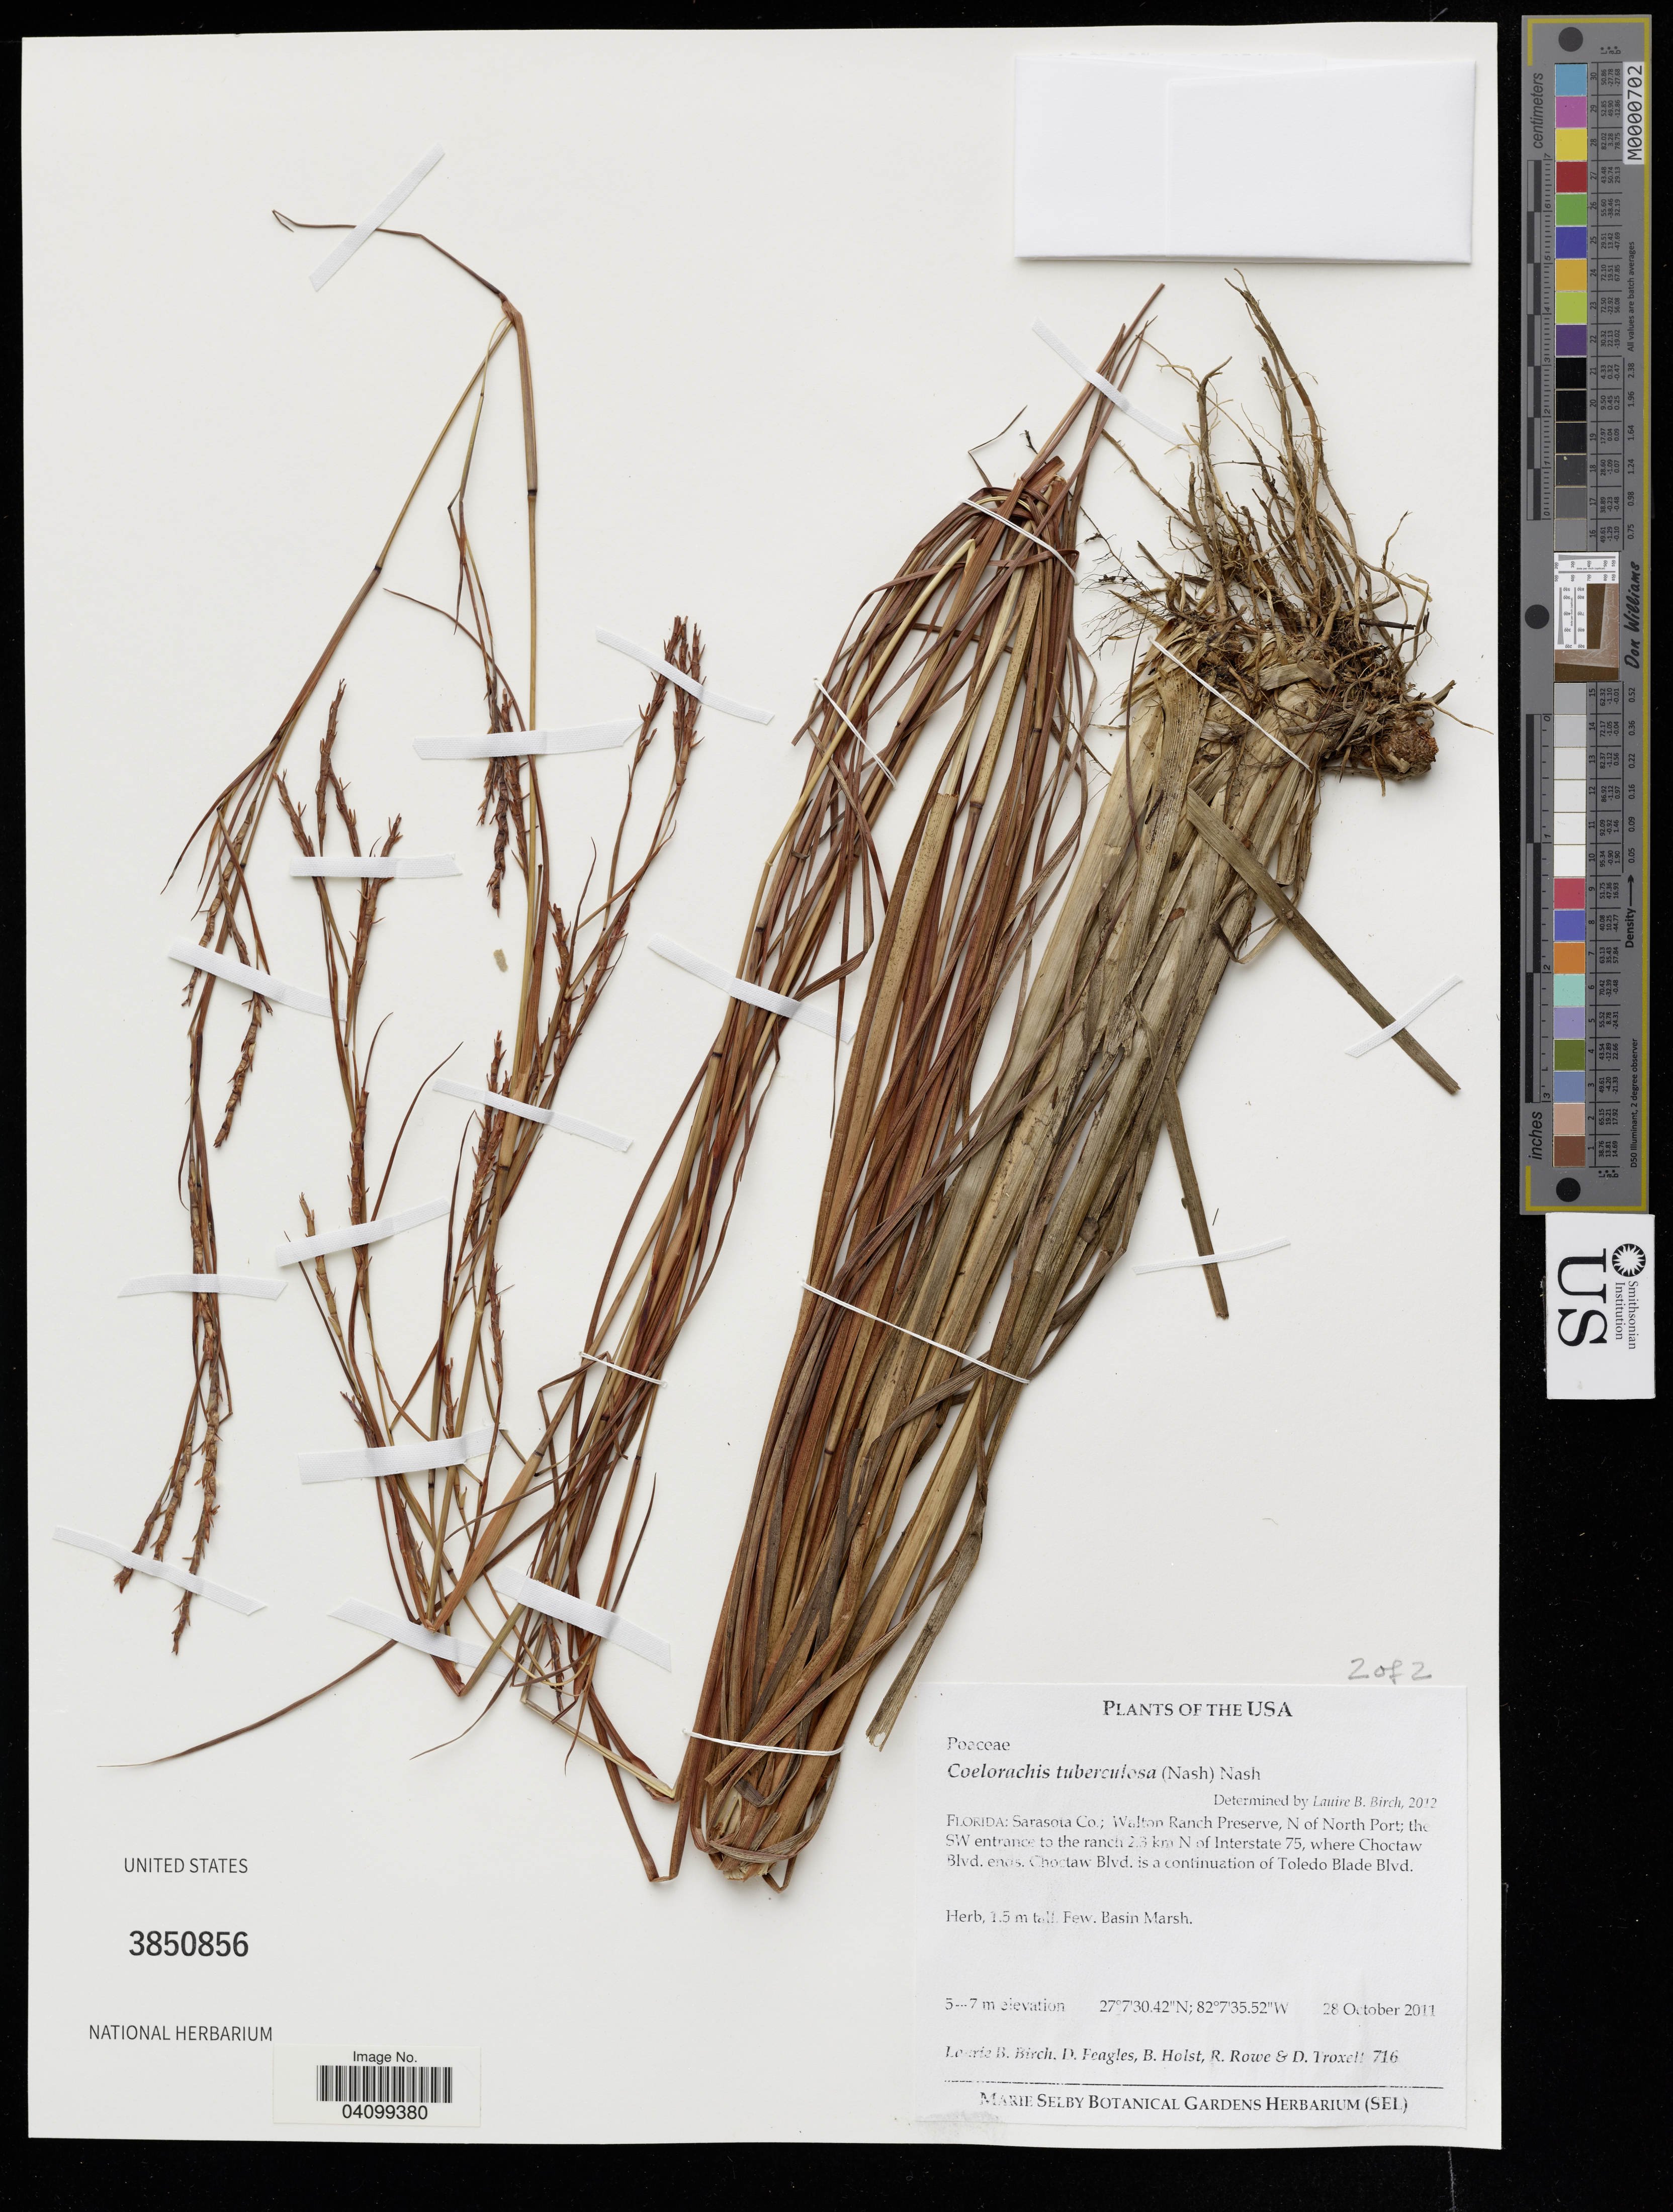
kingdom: Plantae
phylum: Tracheophyta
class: Liliopsida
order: Poales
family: Poaceae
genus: Coelorachis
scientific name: Coelorachis tuberculosa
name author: (Nash) Nash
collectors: L. Birch & B. Holst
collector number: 716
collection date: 2011-10-28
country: United States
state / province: Florida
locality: Sarasota Co.; Walton Ranche Preserve, N of North Port; the Sw entrance to the ranch 2.3 km N of Interstate 75, where Choctaw Blvd. en!s. Choctaw Blvd. is a continuation of Toledo Blade Blvd.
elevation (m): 5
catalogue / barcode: US 3850856